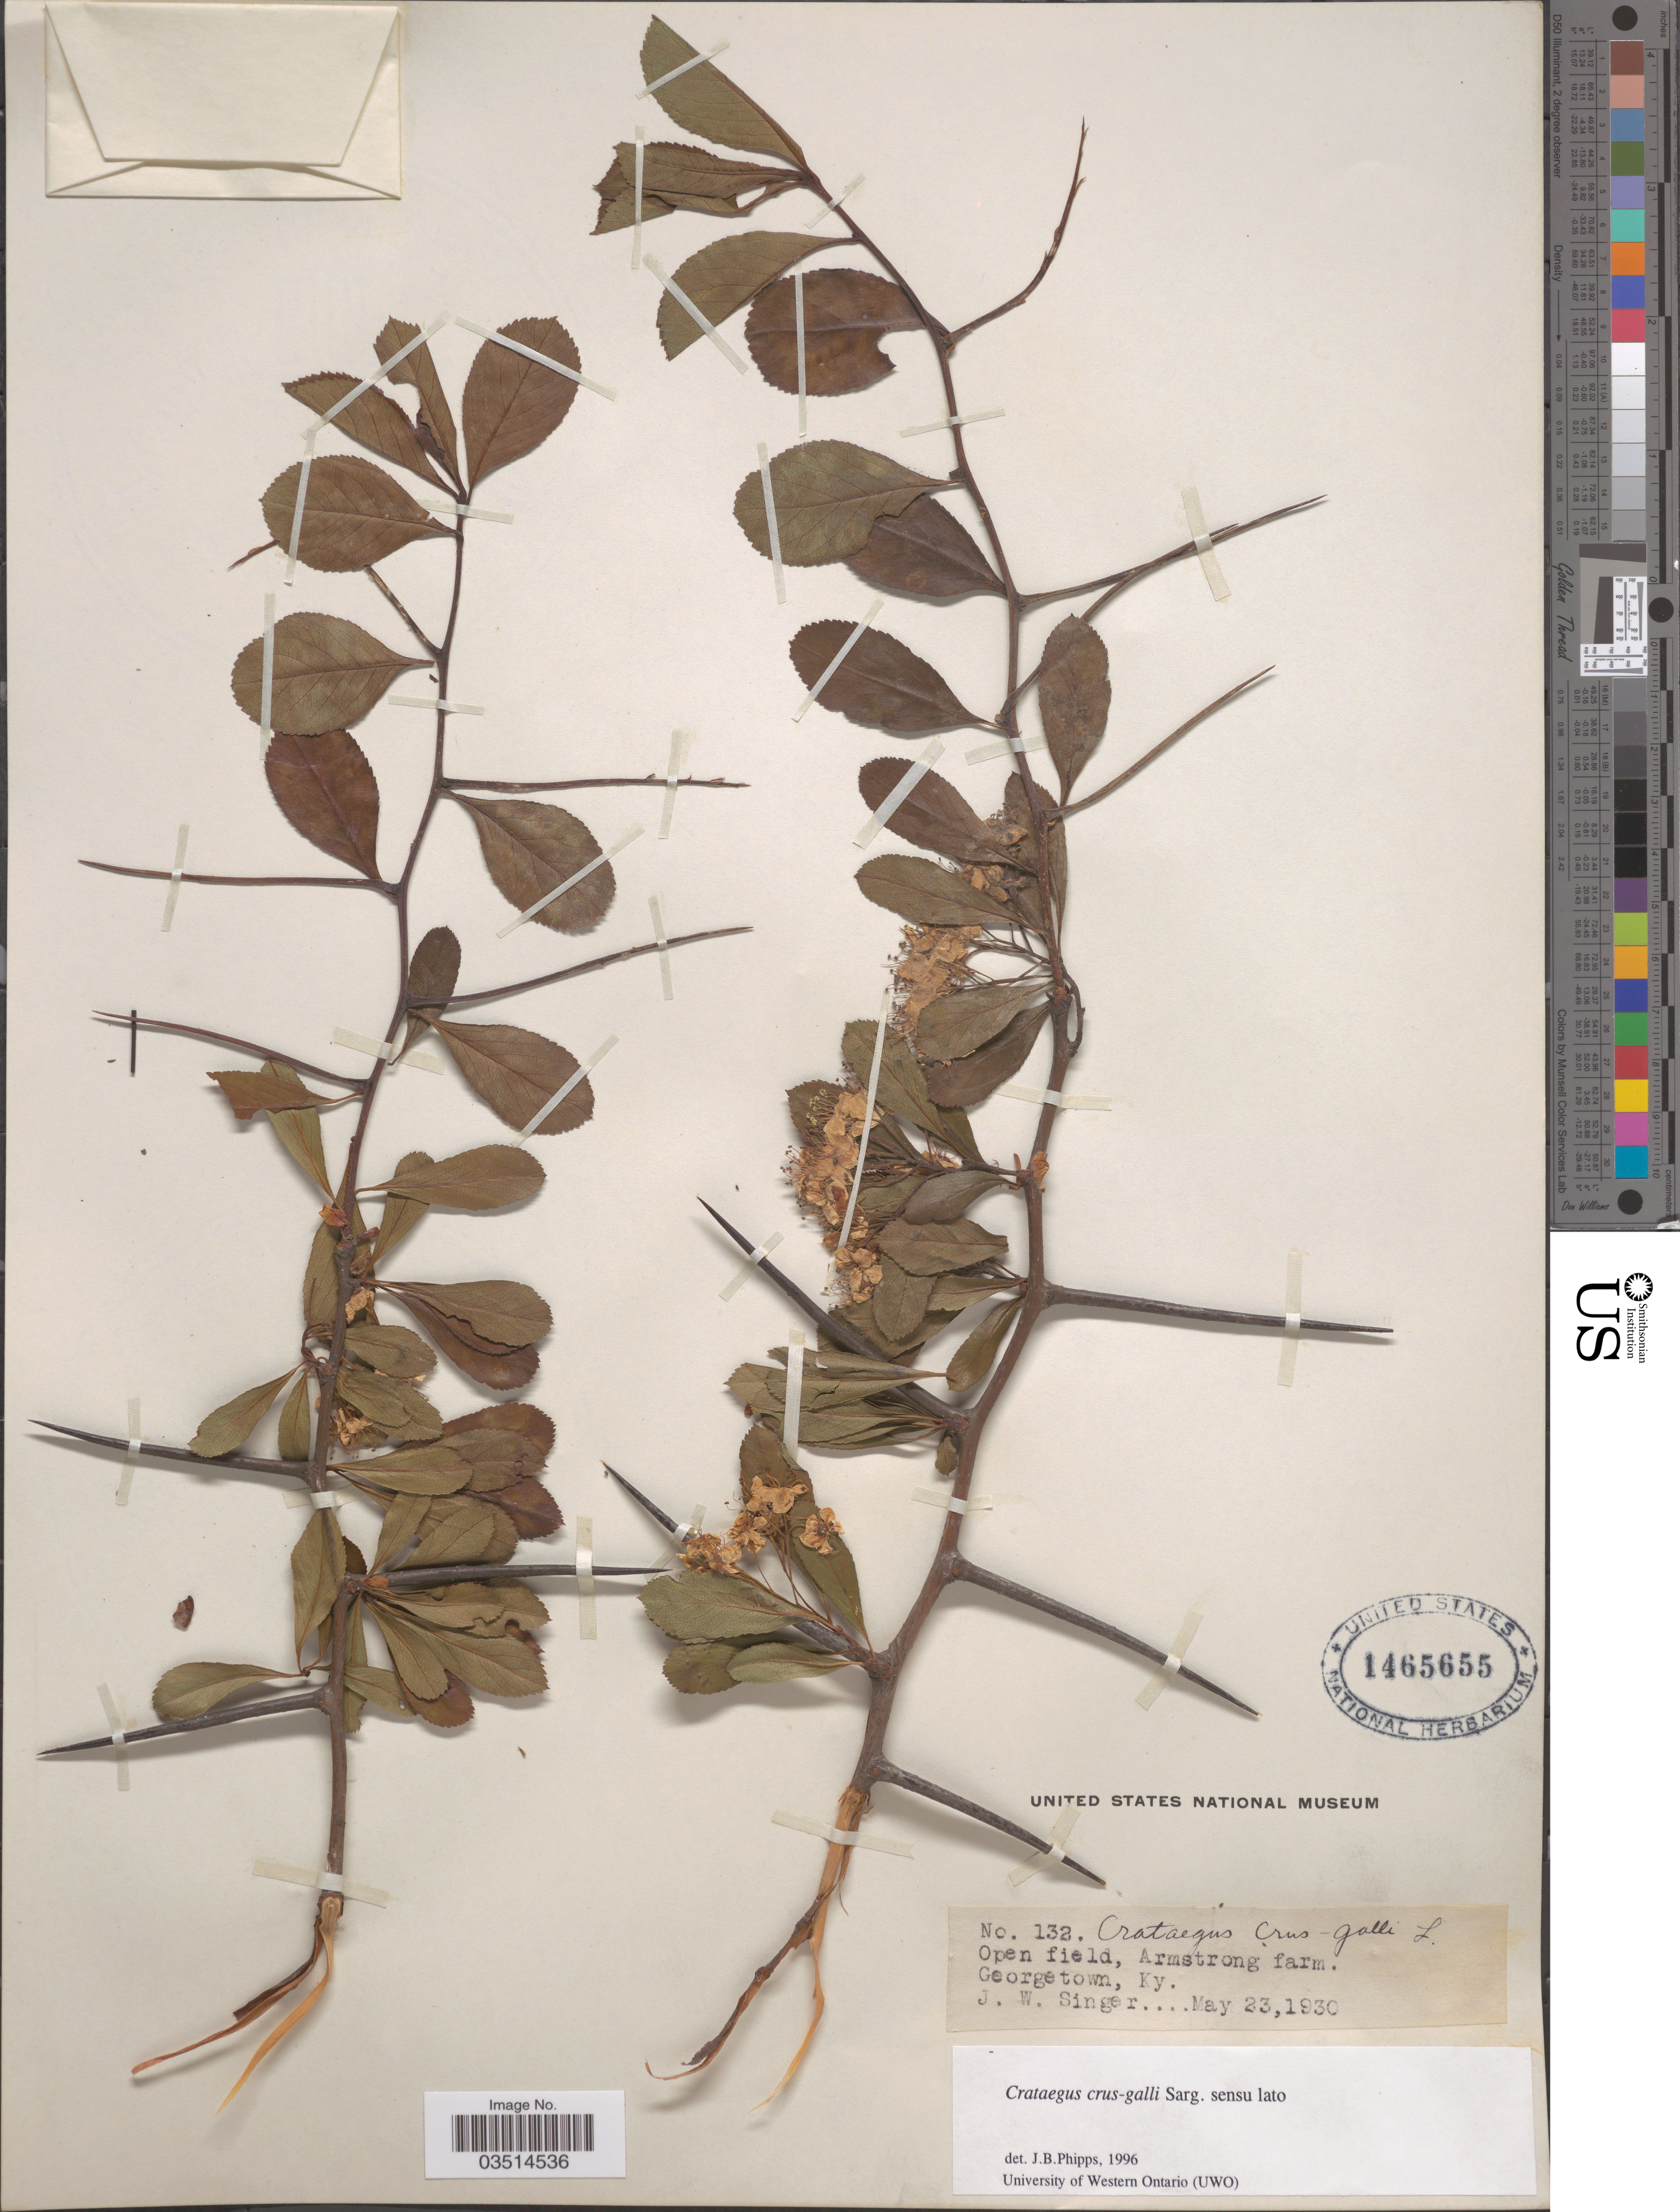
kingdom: Plantae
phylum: Tracheophyta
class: Magnoliopsida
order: Rosales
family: Rosaceae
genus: Crataegus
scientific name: Crataegus crus-galli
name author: L.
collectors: J. EW. Singer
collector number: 132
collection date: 1930-05-23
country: United States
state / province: Kentucky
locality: Armstrong farm. Georgetown.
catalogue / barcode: US 1465655